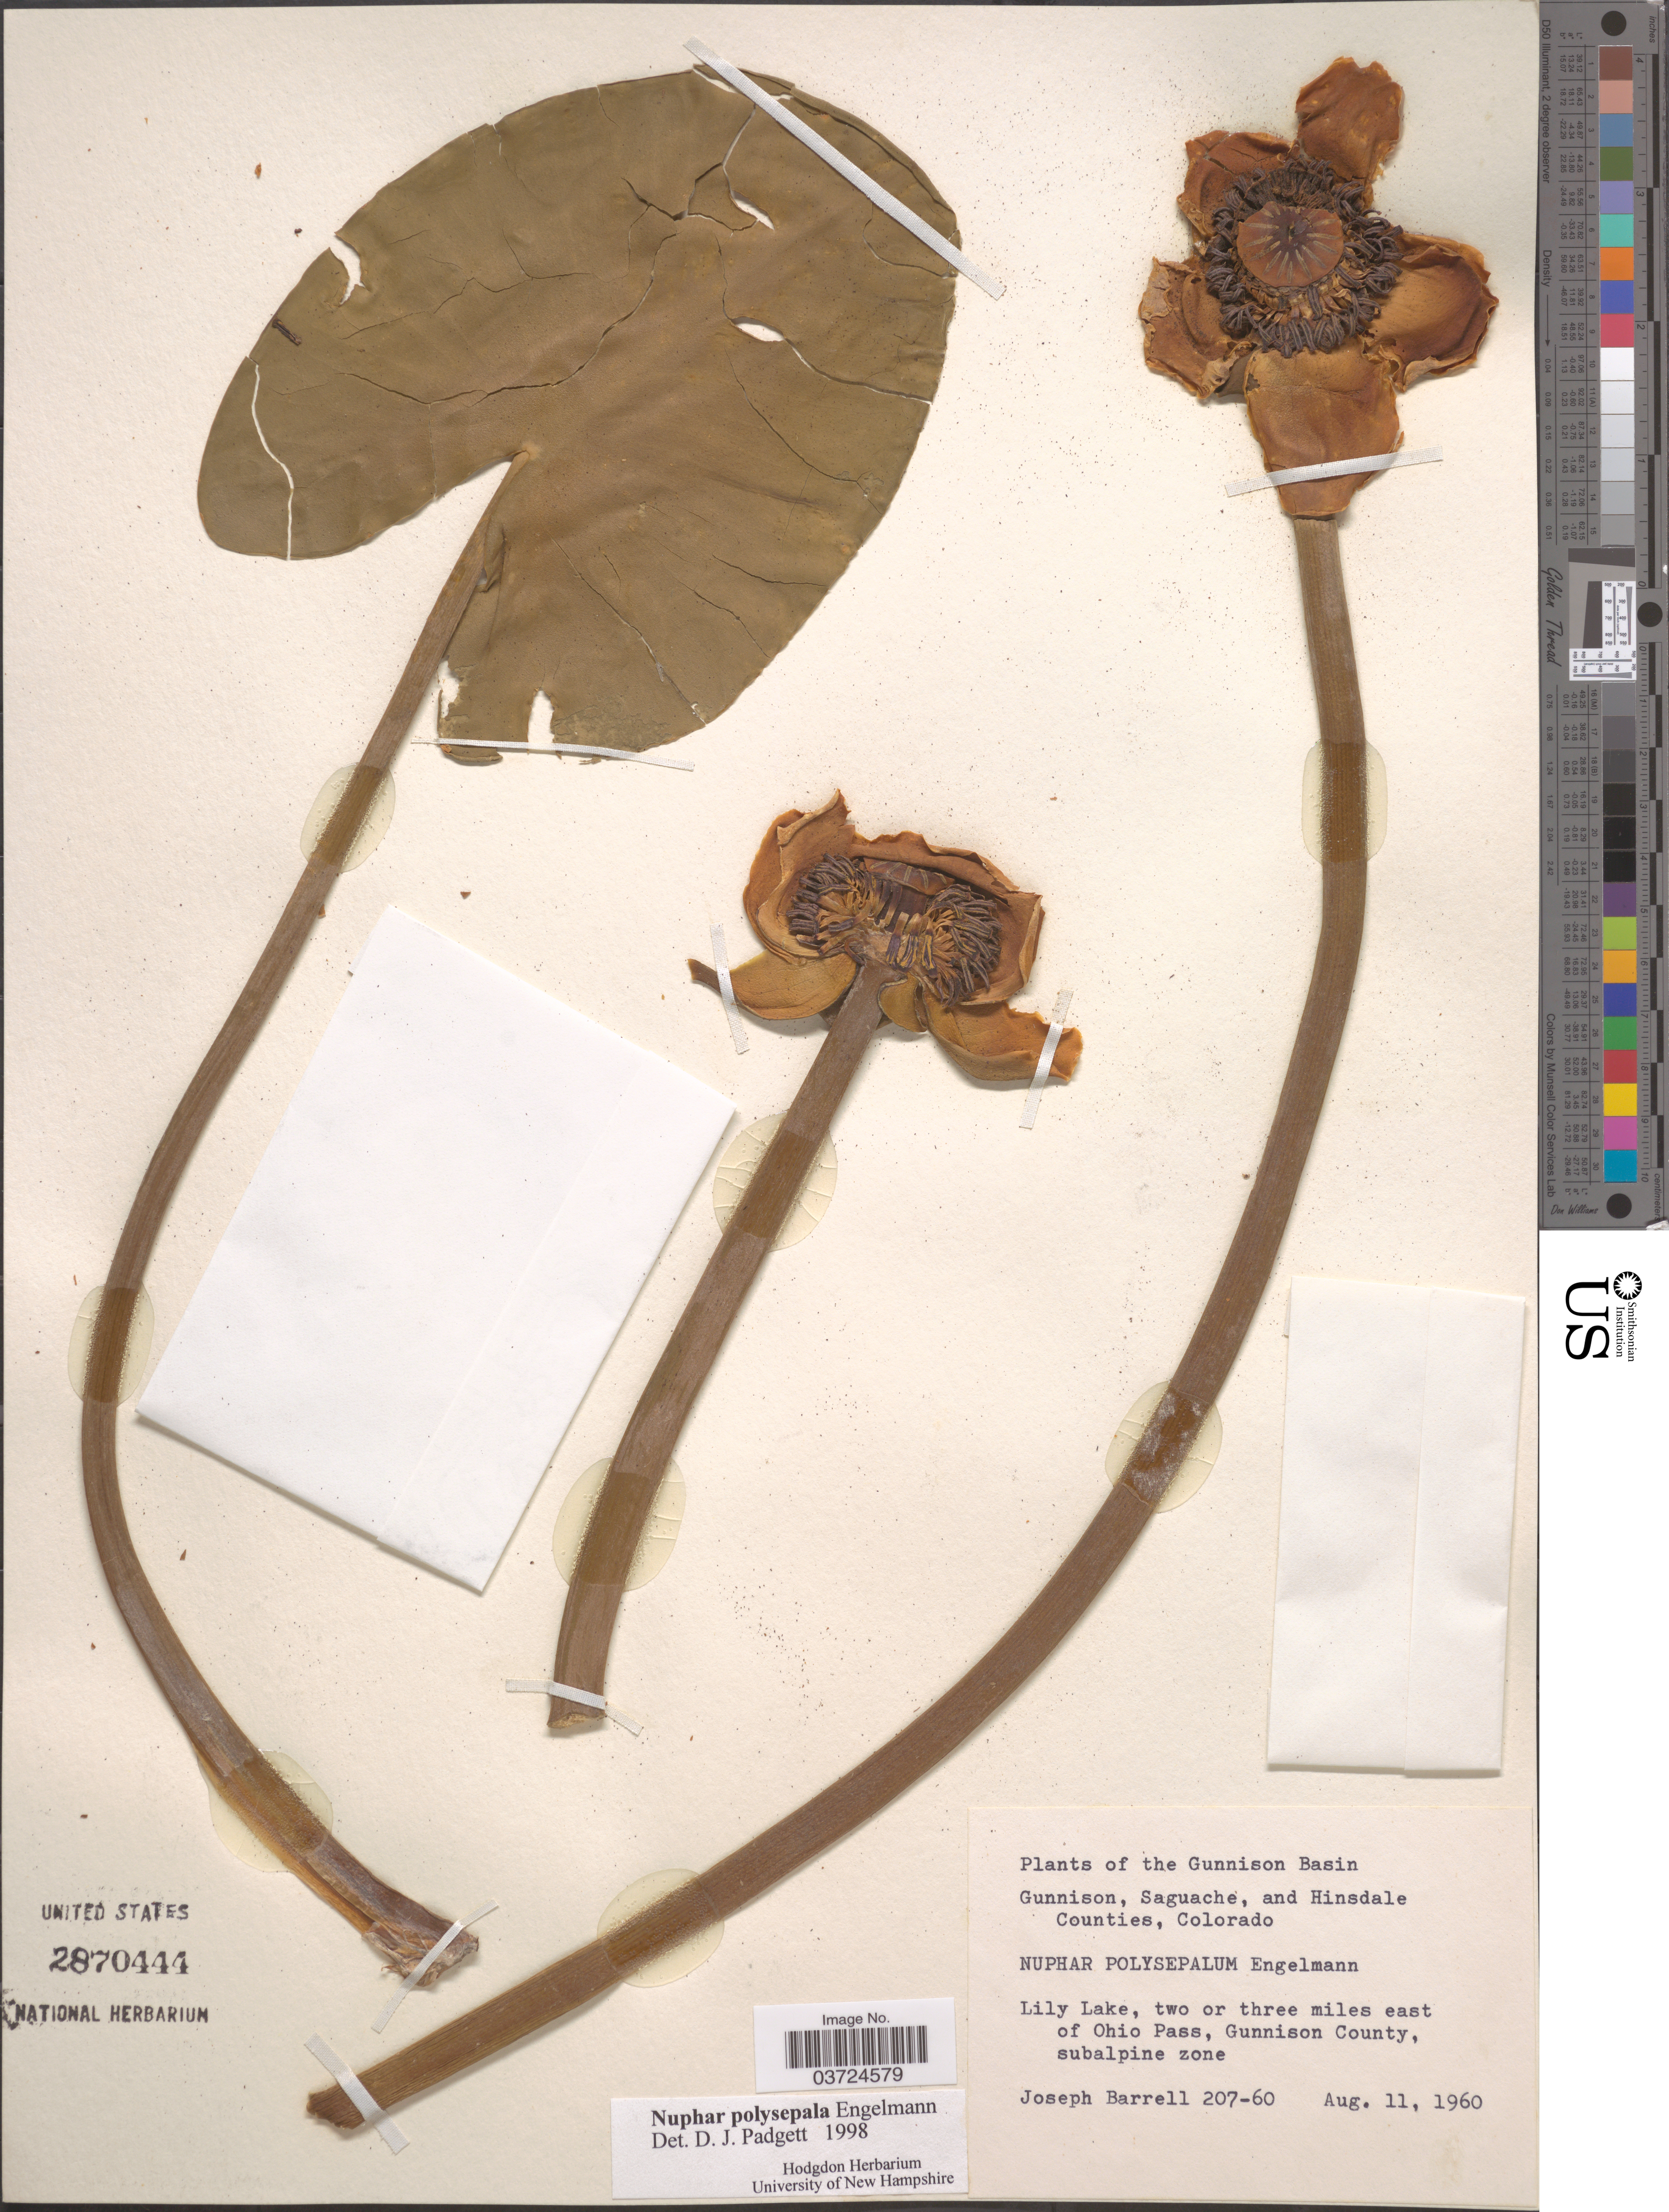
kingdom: Plantae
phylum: Tracheophyta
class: Magnoliopsida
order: Nymphaeales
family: Nymphaeaceae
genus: Nuphar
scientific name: Nuphar polysepala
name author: Englem.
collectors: J. Barrell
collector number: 207-60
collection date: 1960-08-11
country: United States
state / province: Colorado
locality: The Gunnison Basin. Lily Lake, two or three miles east of Ohio Pass, Gunnison County, subalpine zone.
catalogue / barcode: US 2870444